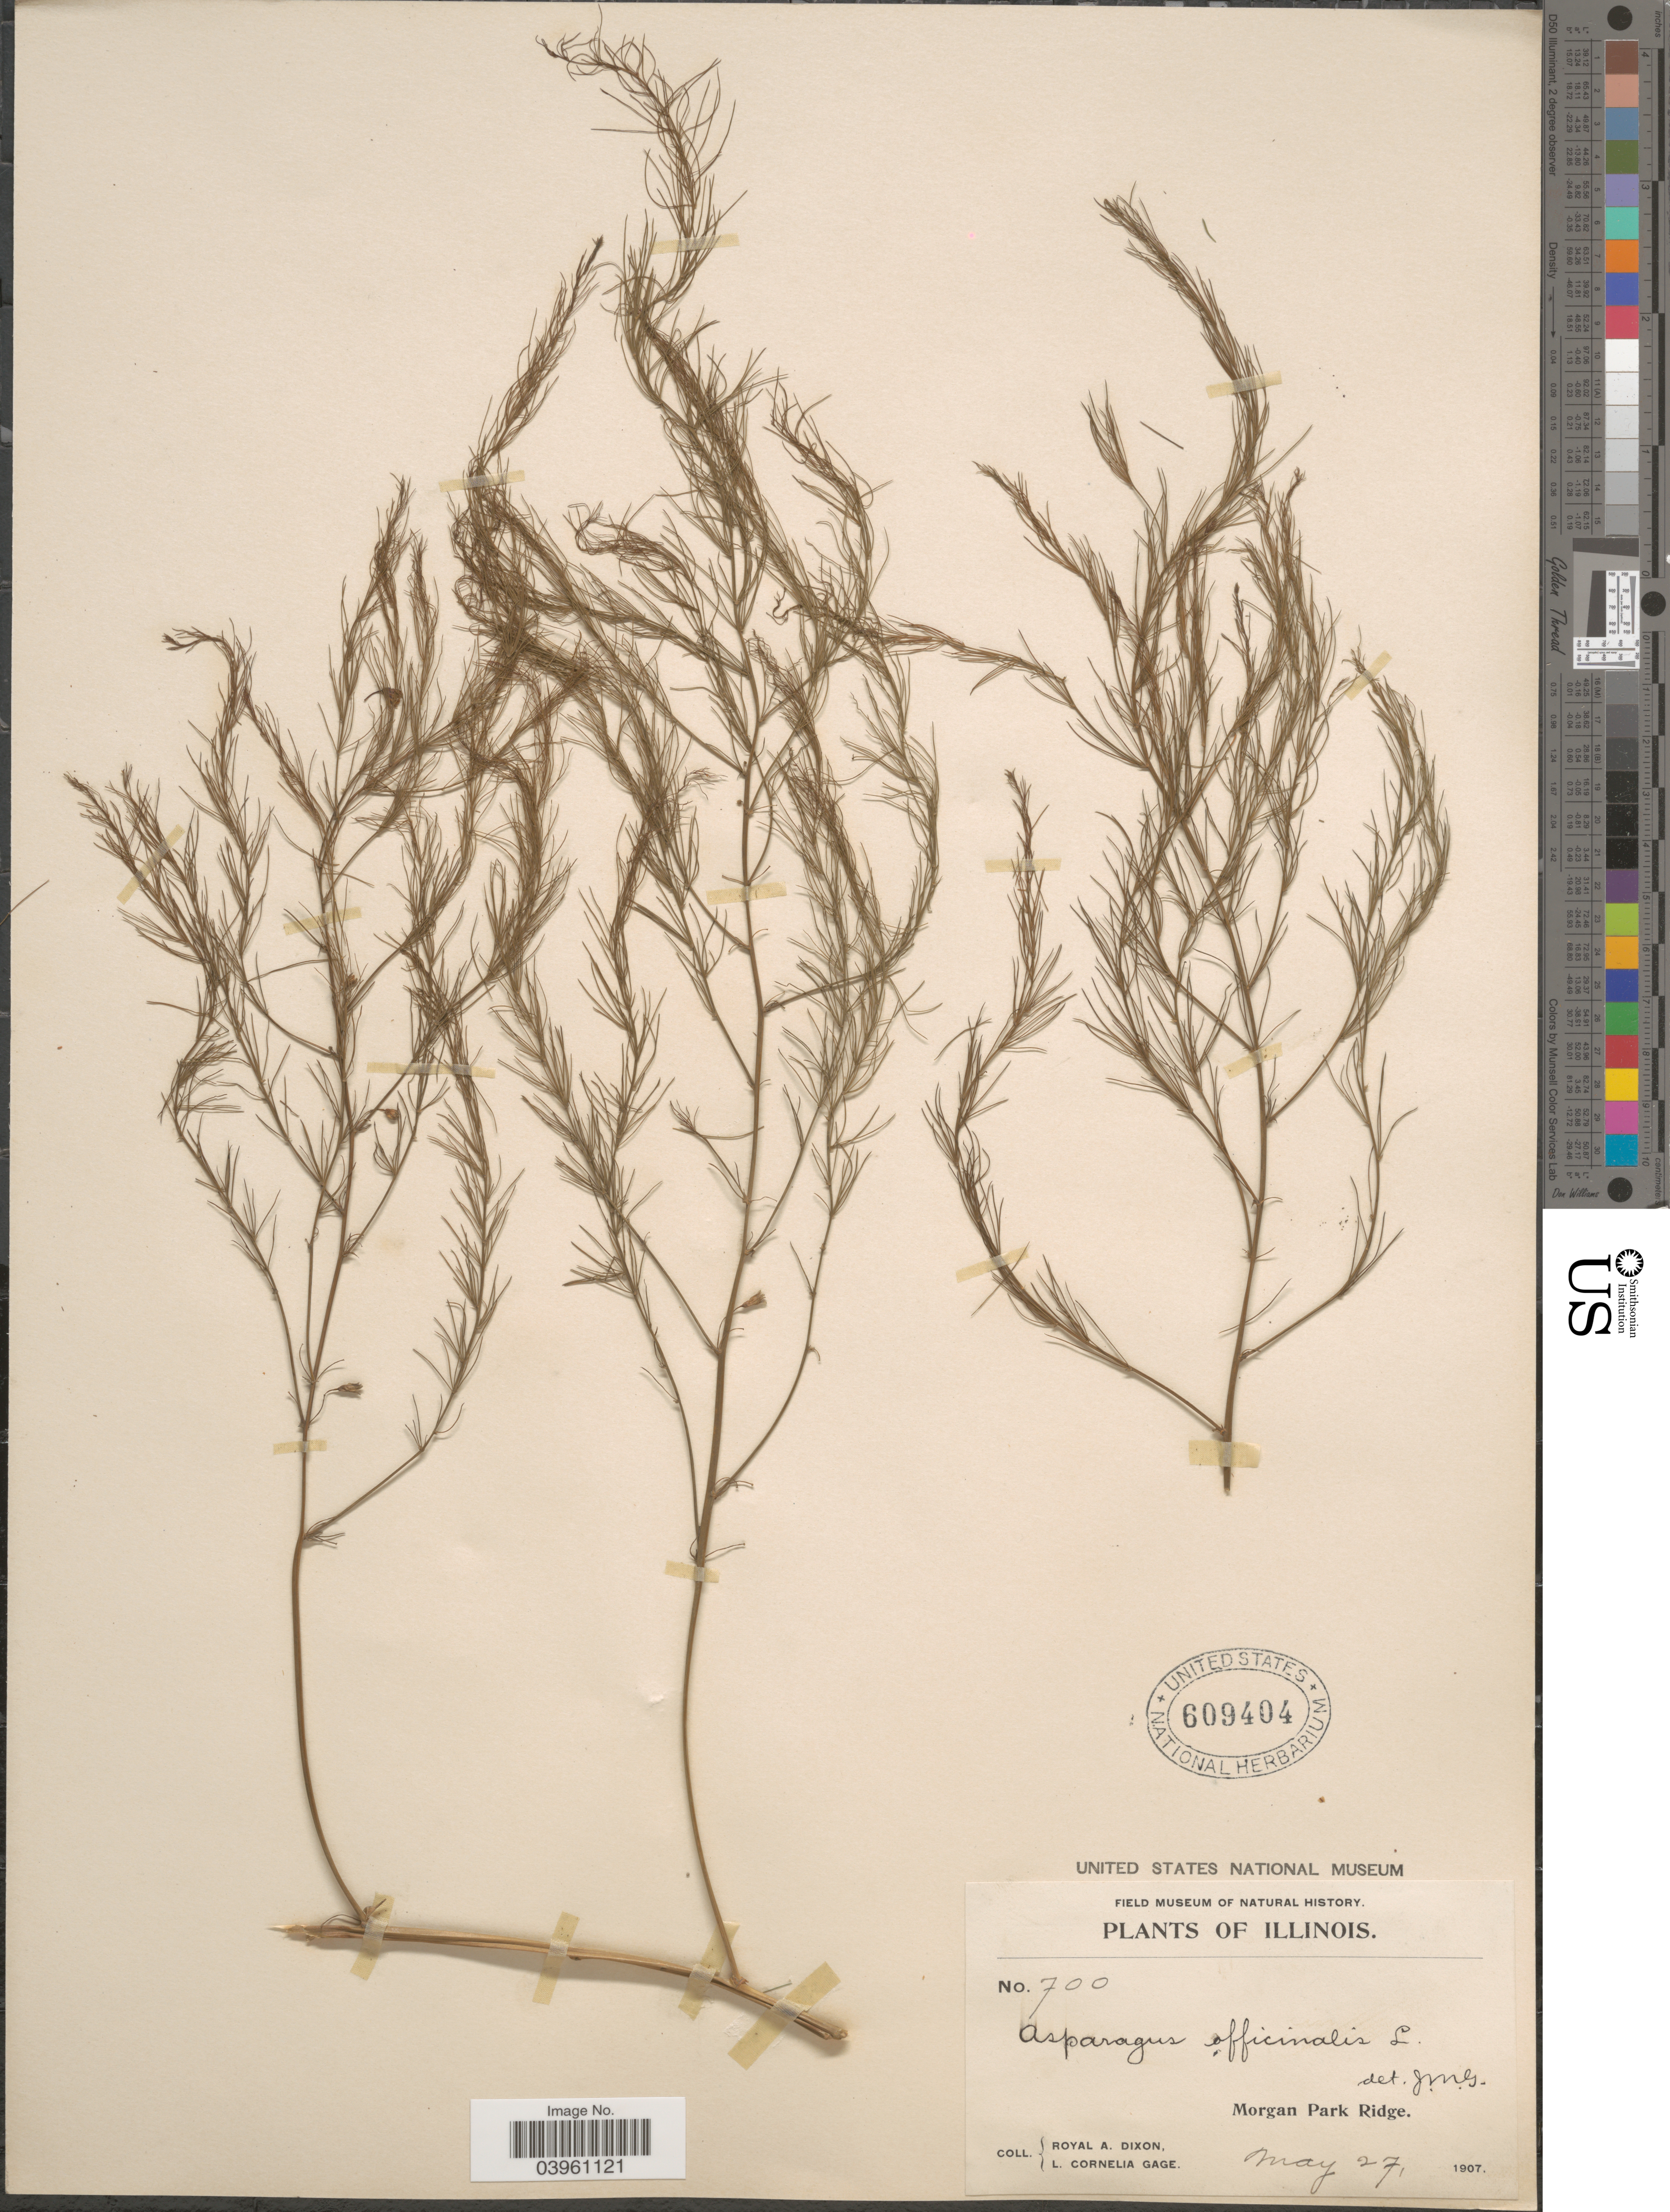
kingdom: Plantae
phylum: Tracheophyta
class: Liliopsida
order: Asparagales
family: Asparagaceae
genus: Asparagus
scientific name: Asparagus officinalis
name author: L.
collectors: R. Dixon & L. Gage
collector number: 700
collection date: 1907-05-27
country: United States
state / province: Illinois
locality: Morgan Park Ridge.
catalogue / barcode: US 609404